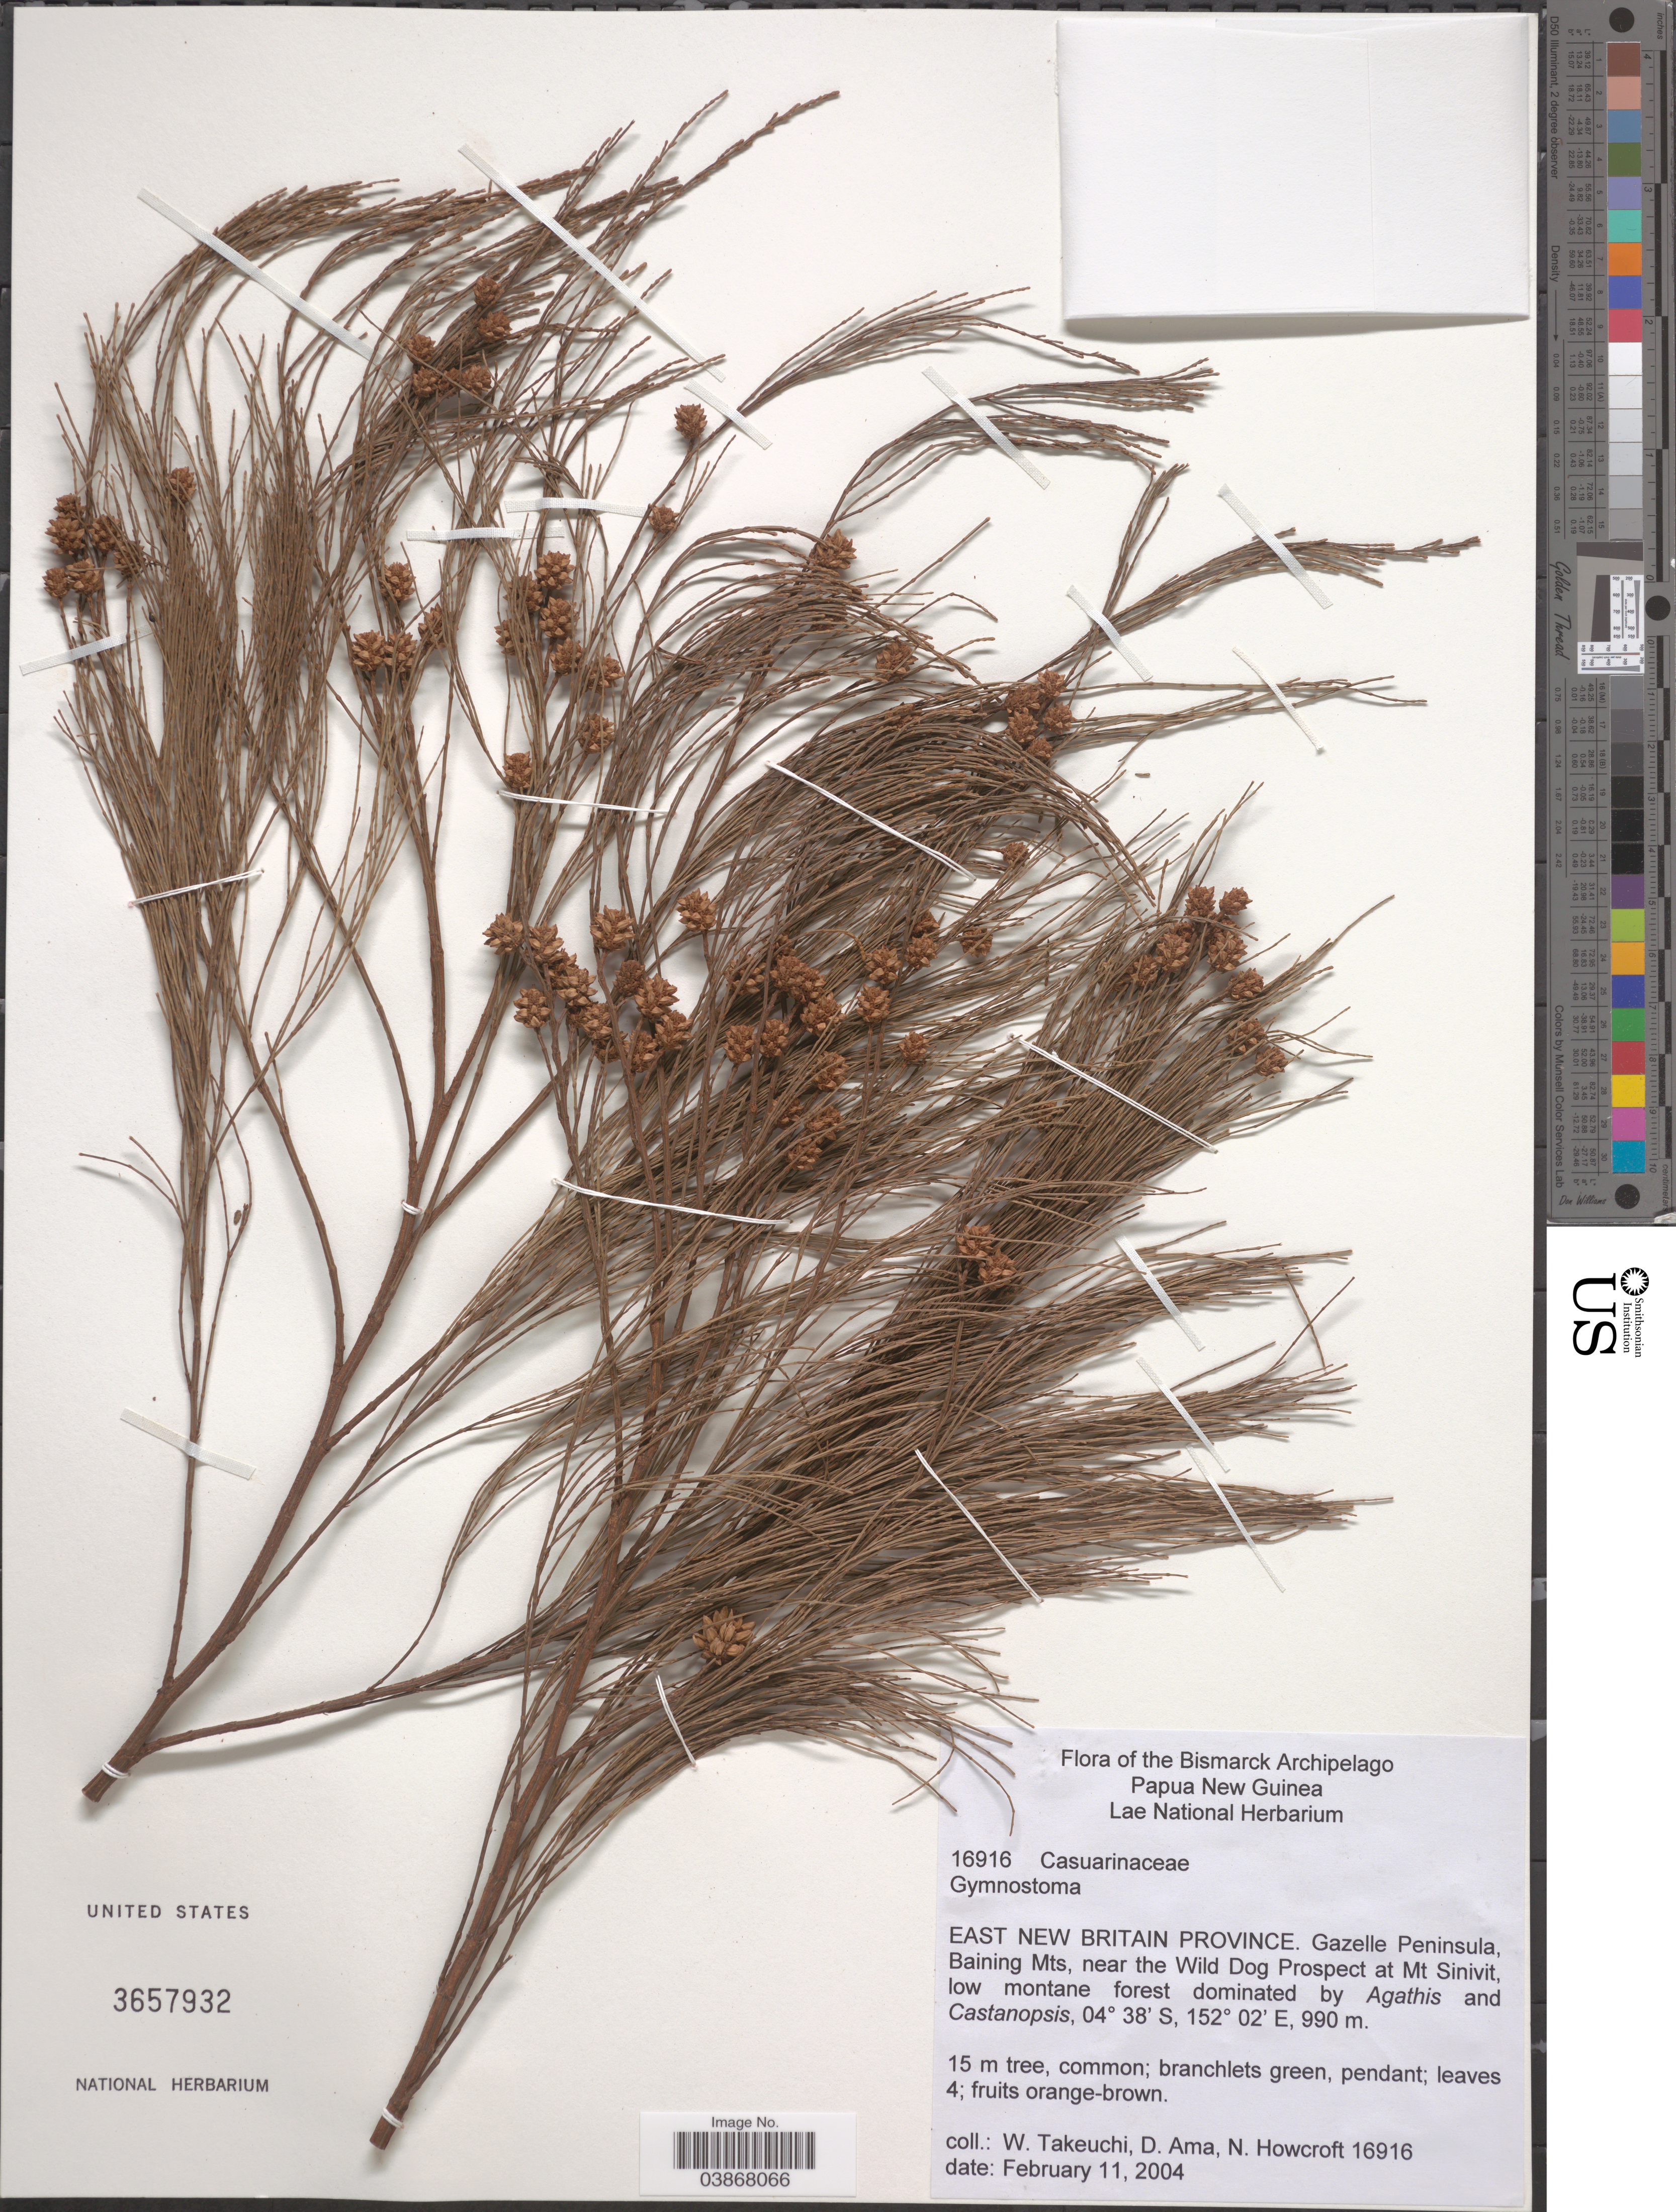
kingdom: Plantae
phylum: Tracheophyta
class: Magnoliopsida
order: Fagales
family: Casuarinaceae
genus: Gymnostoma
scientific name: Gymnostoma sp.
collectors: W. Takeuchi, D. Ama & N. Howcroft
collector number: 16916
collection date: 2004-02-11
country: Papua New Guinea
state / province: East New Britain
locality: Bismarck Archipelago. Gazelle Peninsula, Baining Mts, near the Wild Dog Prospect at Mt Sinivit.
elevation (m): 990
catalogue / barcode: US 3657932